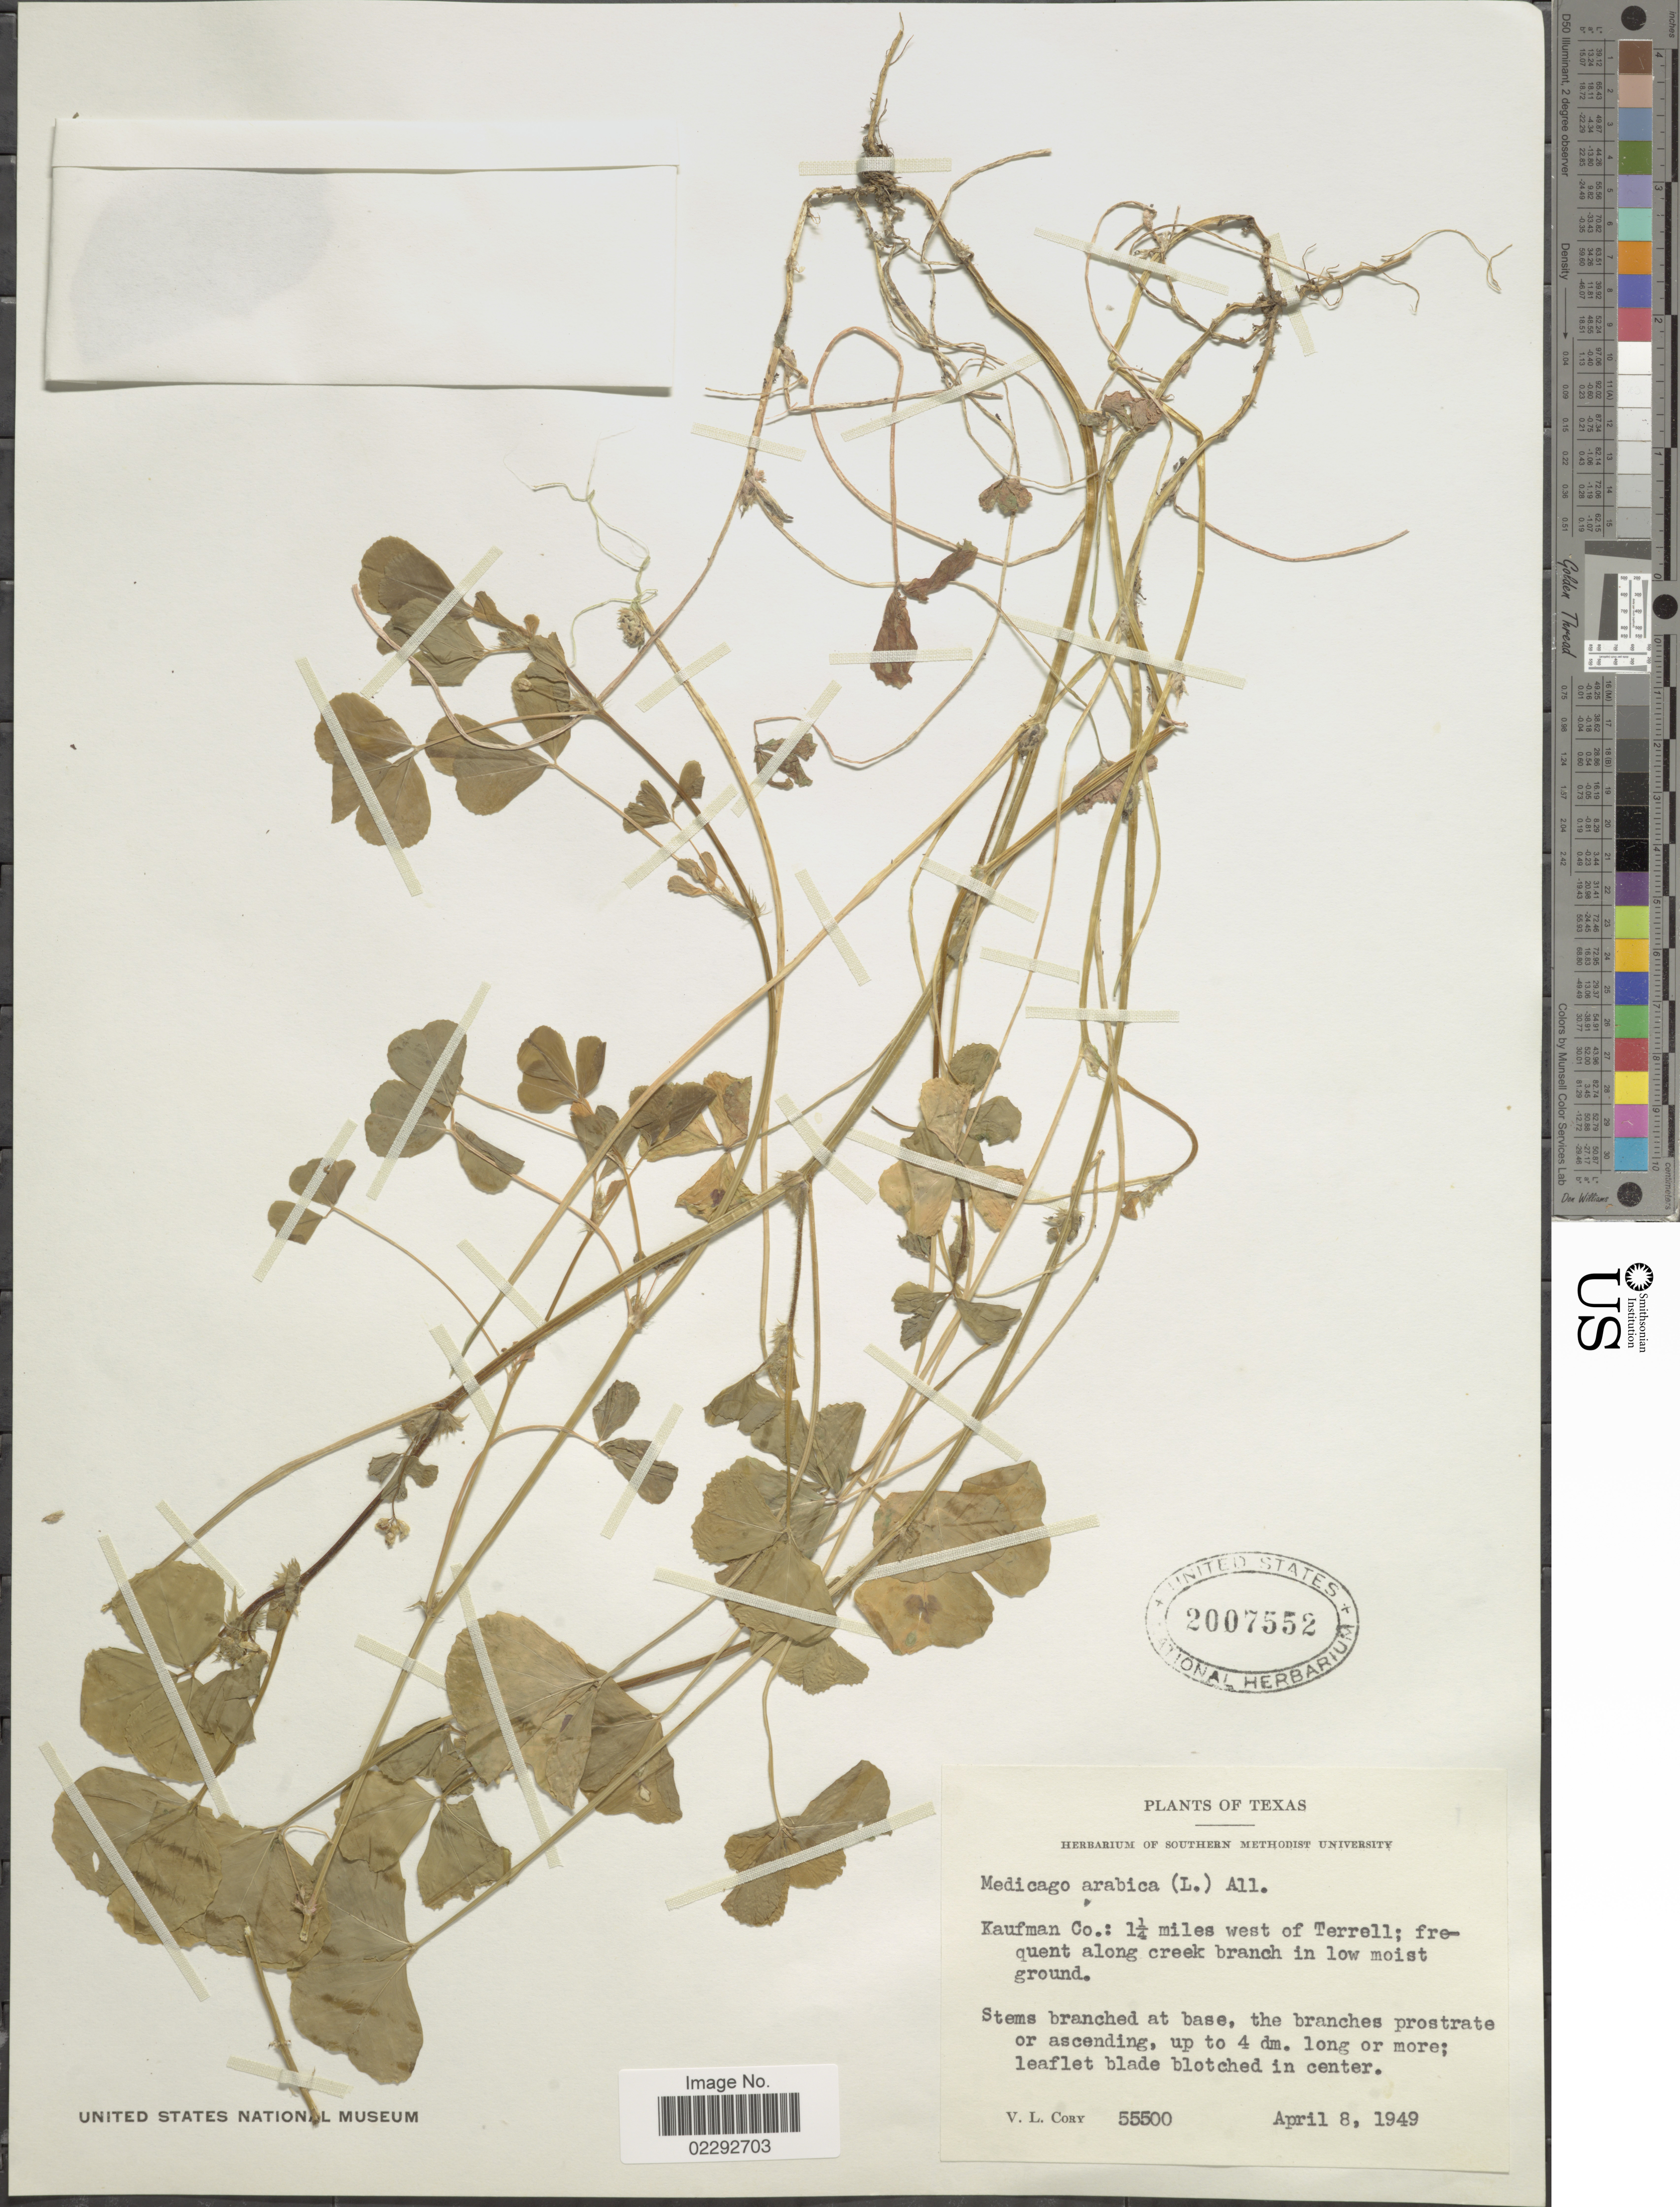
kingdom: Plantae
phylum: Tracheophyta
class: Magnoliopsida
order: Fabales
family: Fabaceae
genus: Medicago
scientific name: Medicago arabica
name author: (L.) Huds.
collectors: V. Cory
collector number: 55500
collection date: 1949-04-08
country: United States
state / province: Texas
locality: Kaufman Co.: 1¼ miles west of Terrell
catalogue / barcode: US 2007552